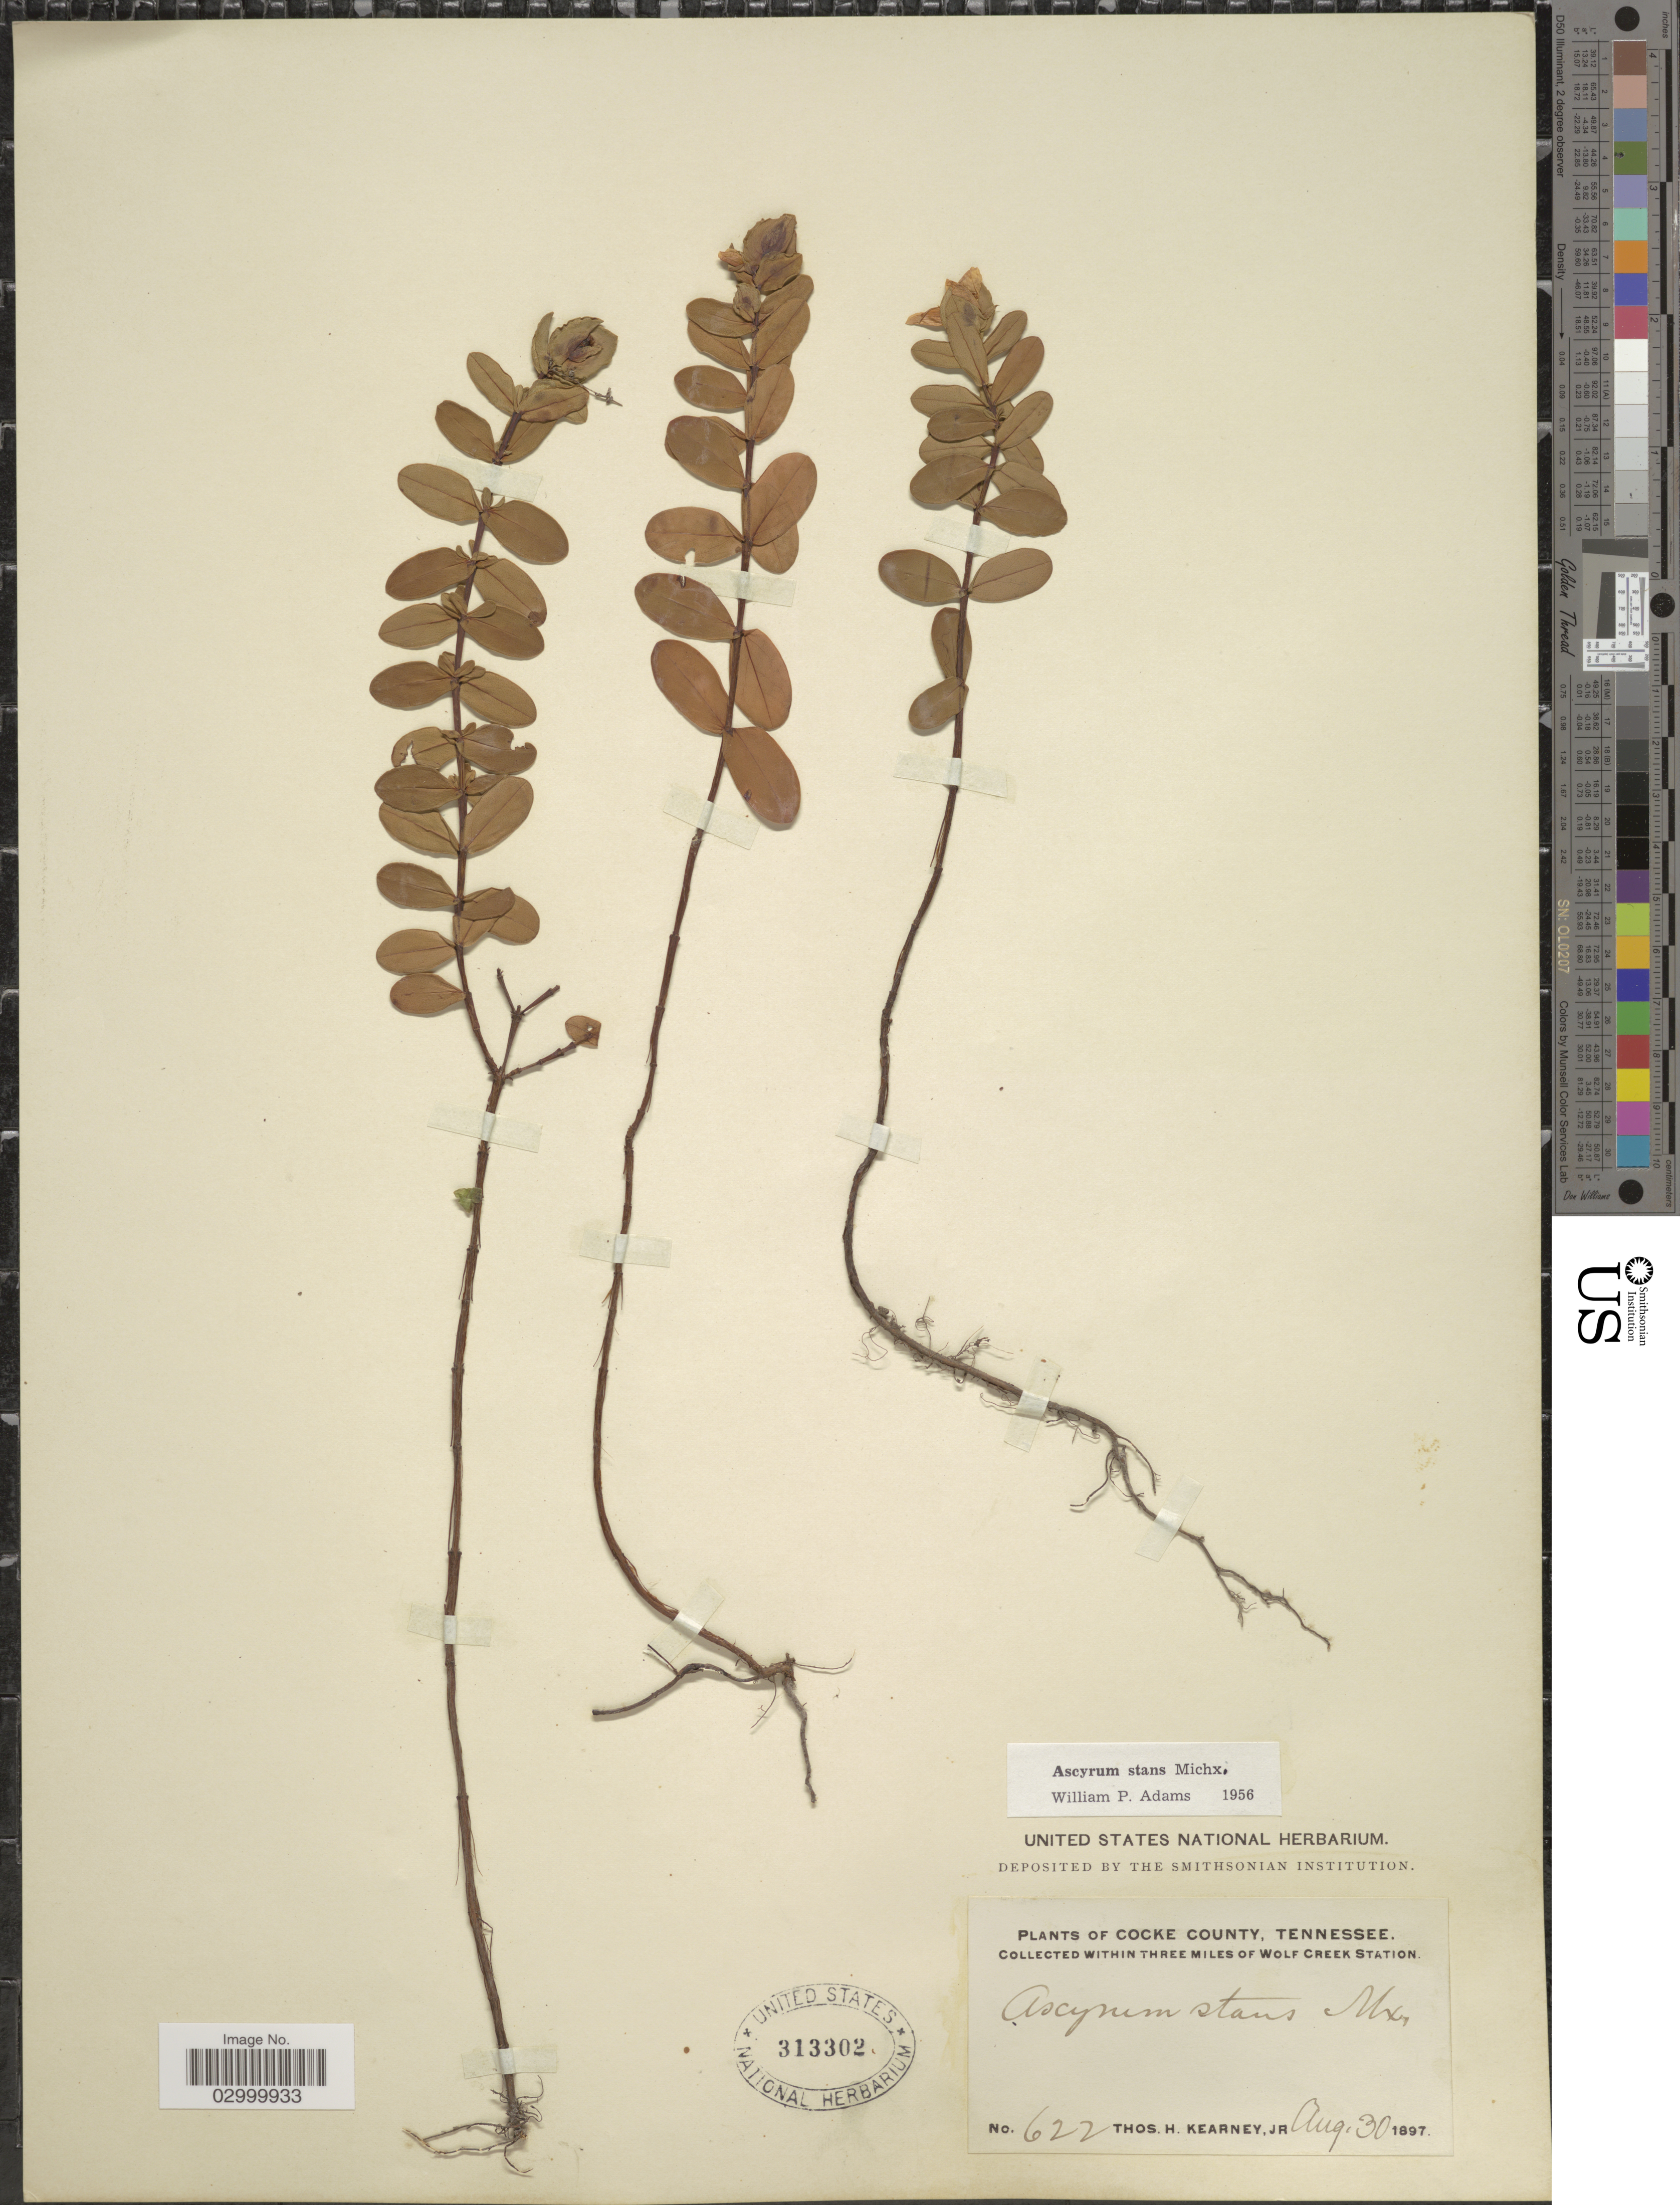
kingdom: Plantae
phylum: Tracheophyta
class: Magnoliopsida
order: Malpighiales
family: Hypericaceae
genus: Hypericum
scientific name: Hypericum crux-andreae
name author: (L.) Crantz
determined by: Strong, Mark T., (BOT), Smithsonian Institution - National Museum of Natural History (UNITED STATES)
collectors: T. H. Kearney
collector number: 622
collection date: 1897-08-30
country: United States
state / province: Tennessee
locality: Cocke County. Within three miles of Wolf Creek Station.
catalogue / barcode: US 313302